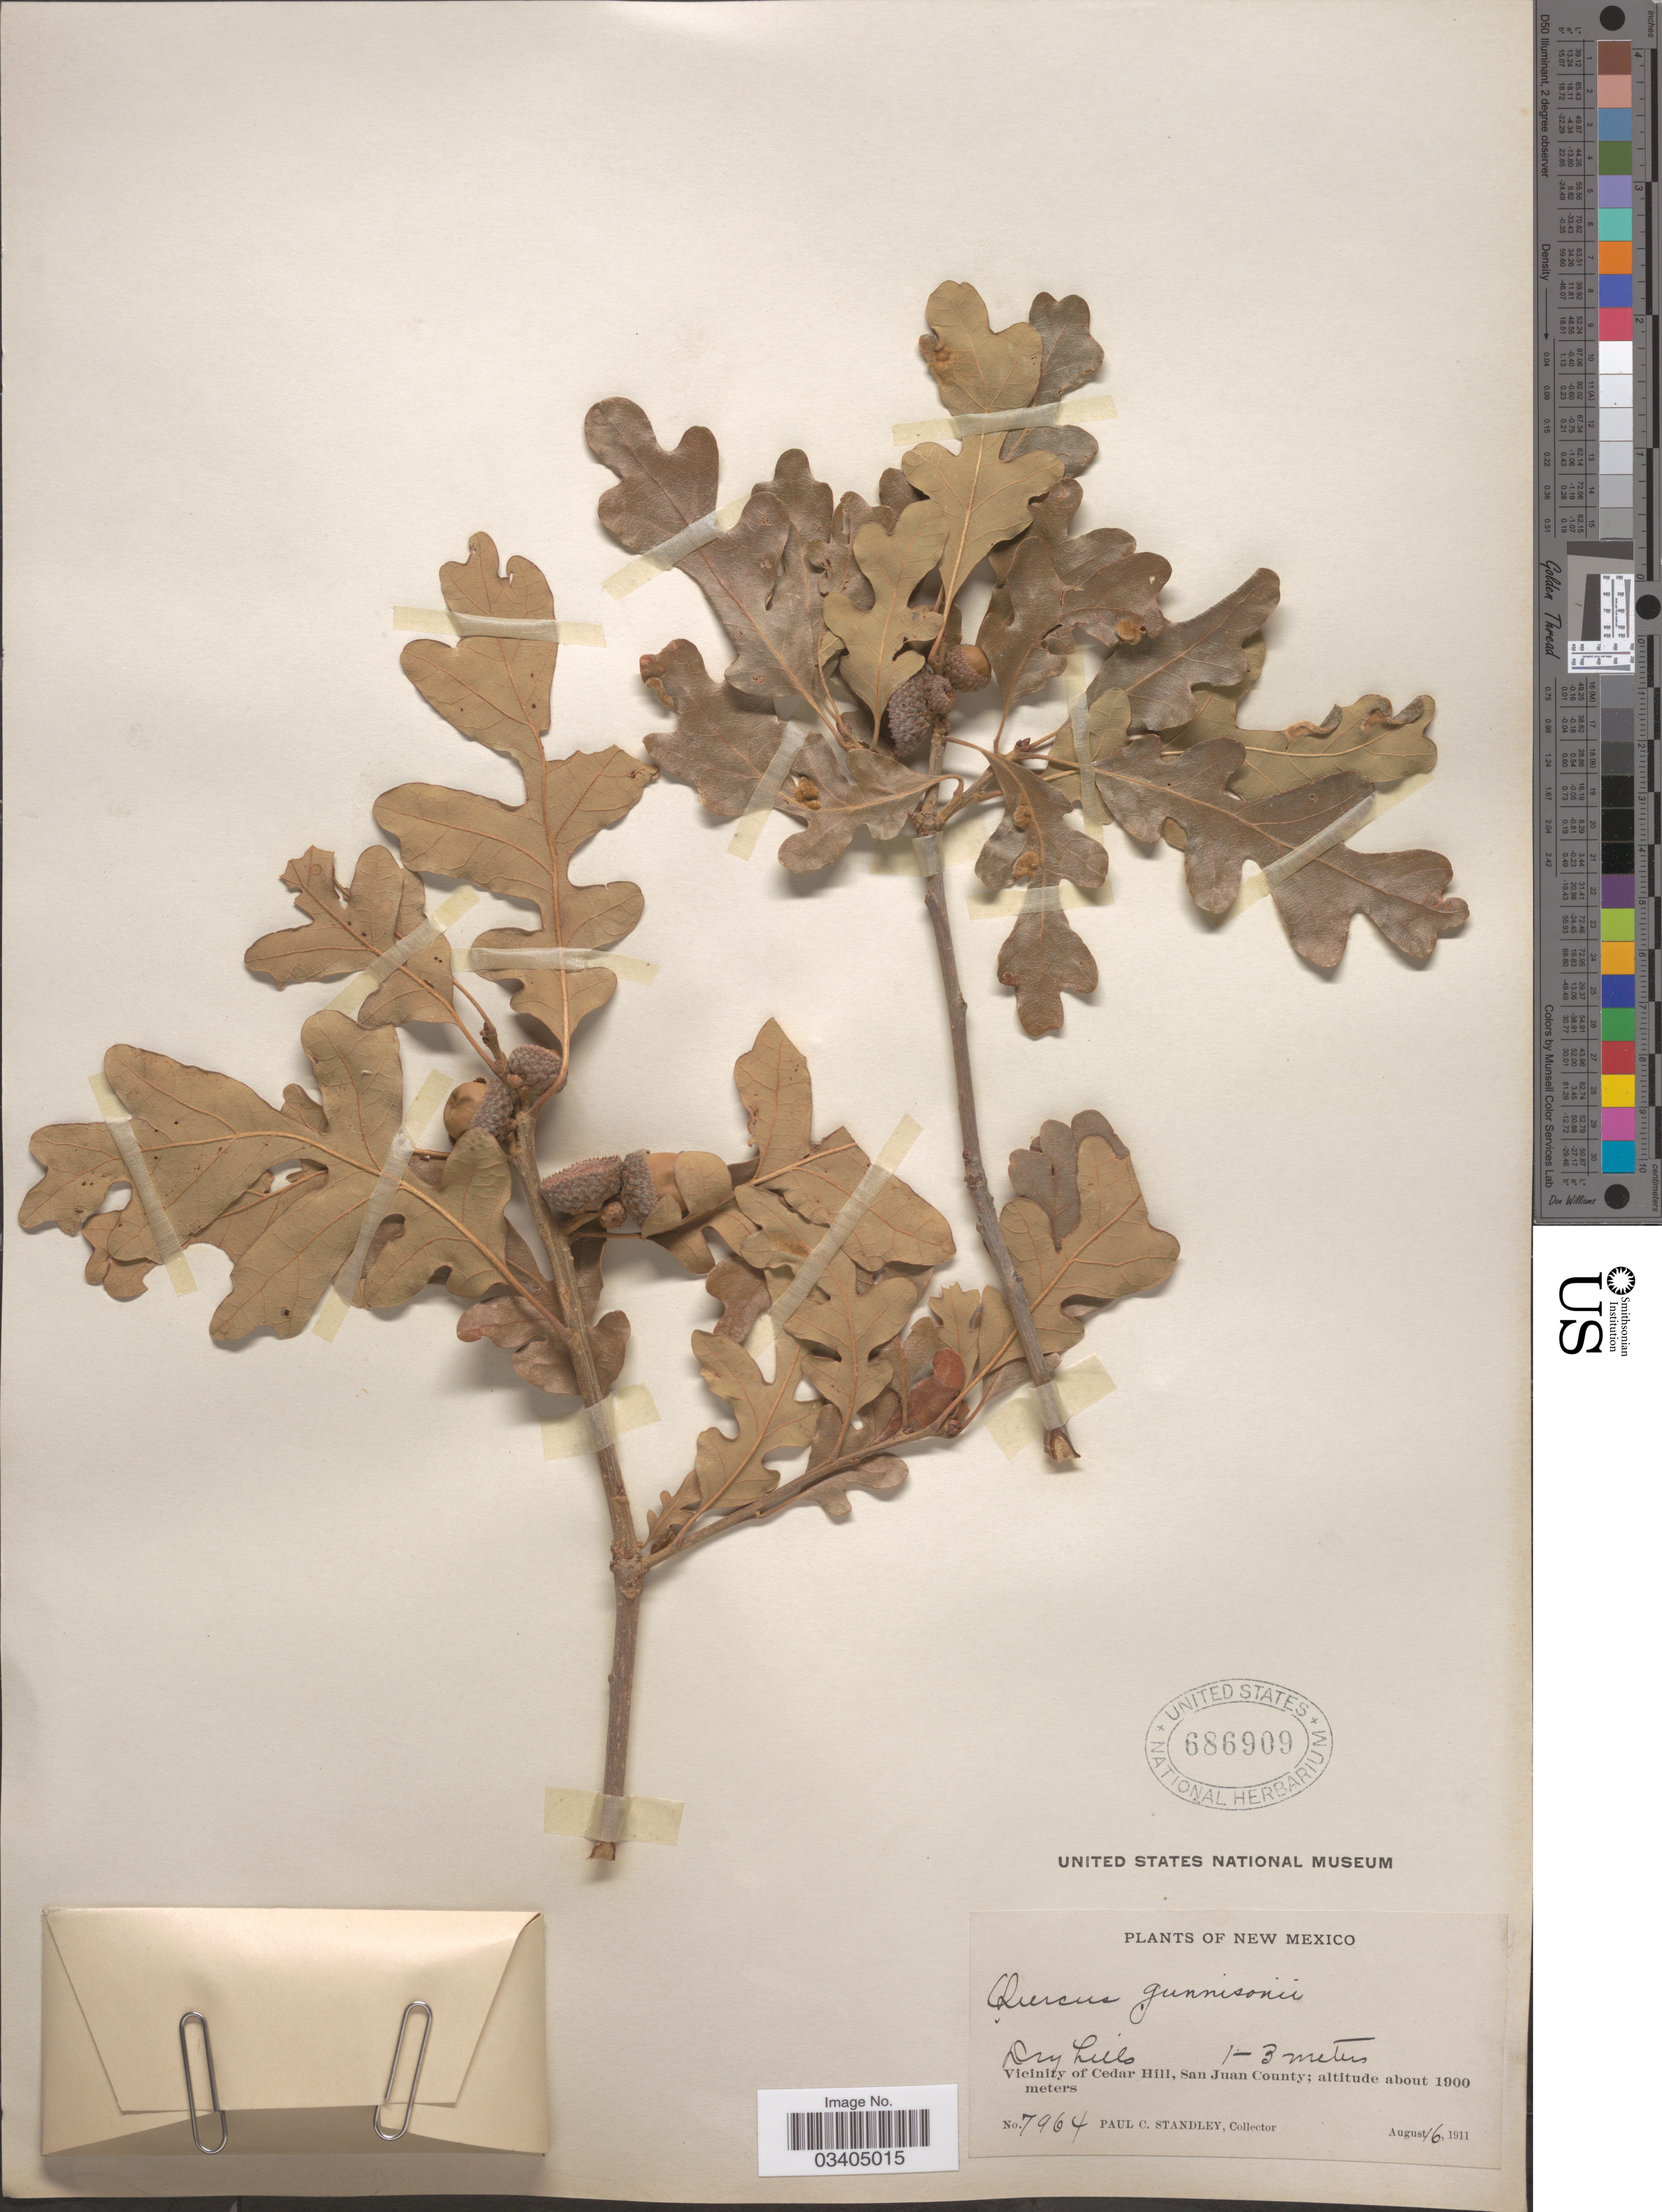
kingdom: Plantae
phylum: Tracheophyta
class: Magnoliopsida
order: Fagales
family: Fagaceae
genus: Quercus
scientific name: Quercus gambelii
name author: Nutt.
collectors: P. C. Standley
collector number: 7964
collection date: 1911-08-16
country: United States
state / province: New Mexico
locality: Vicinity of Cedar Hill, San Juan County.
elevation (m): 1900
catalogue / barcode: US 686909